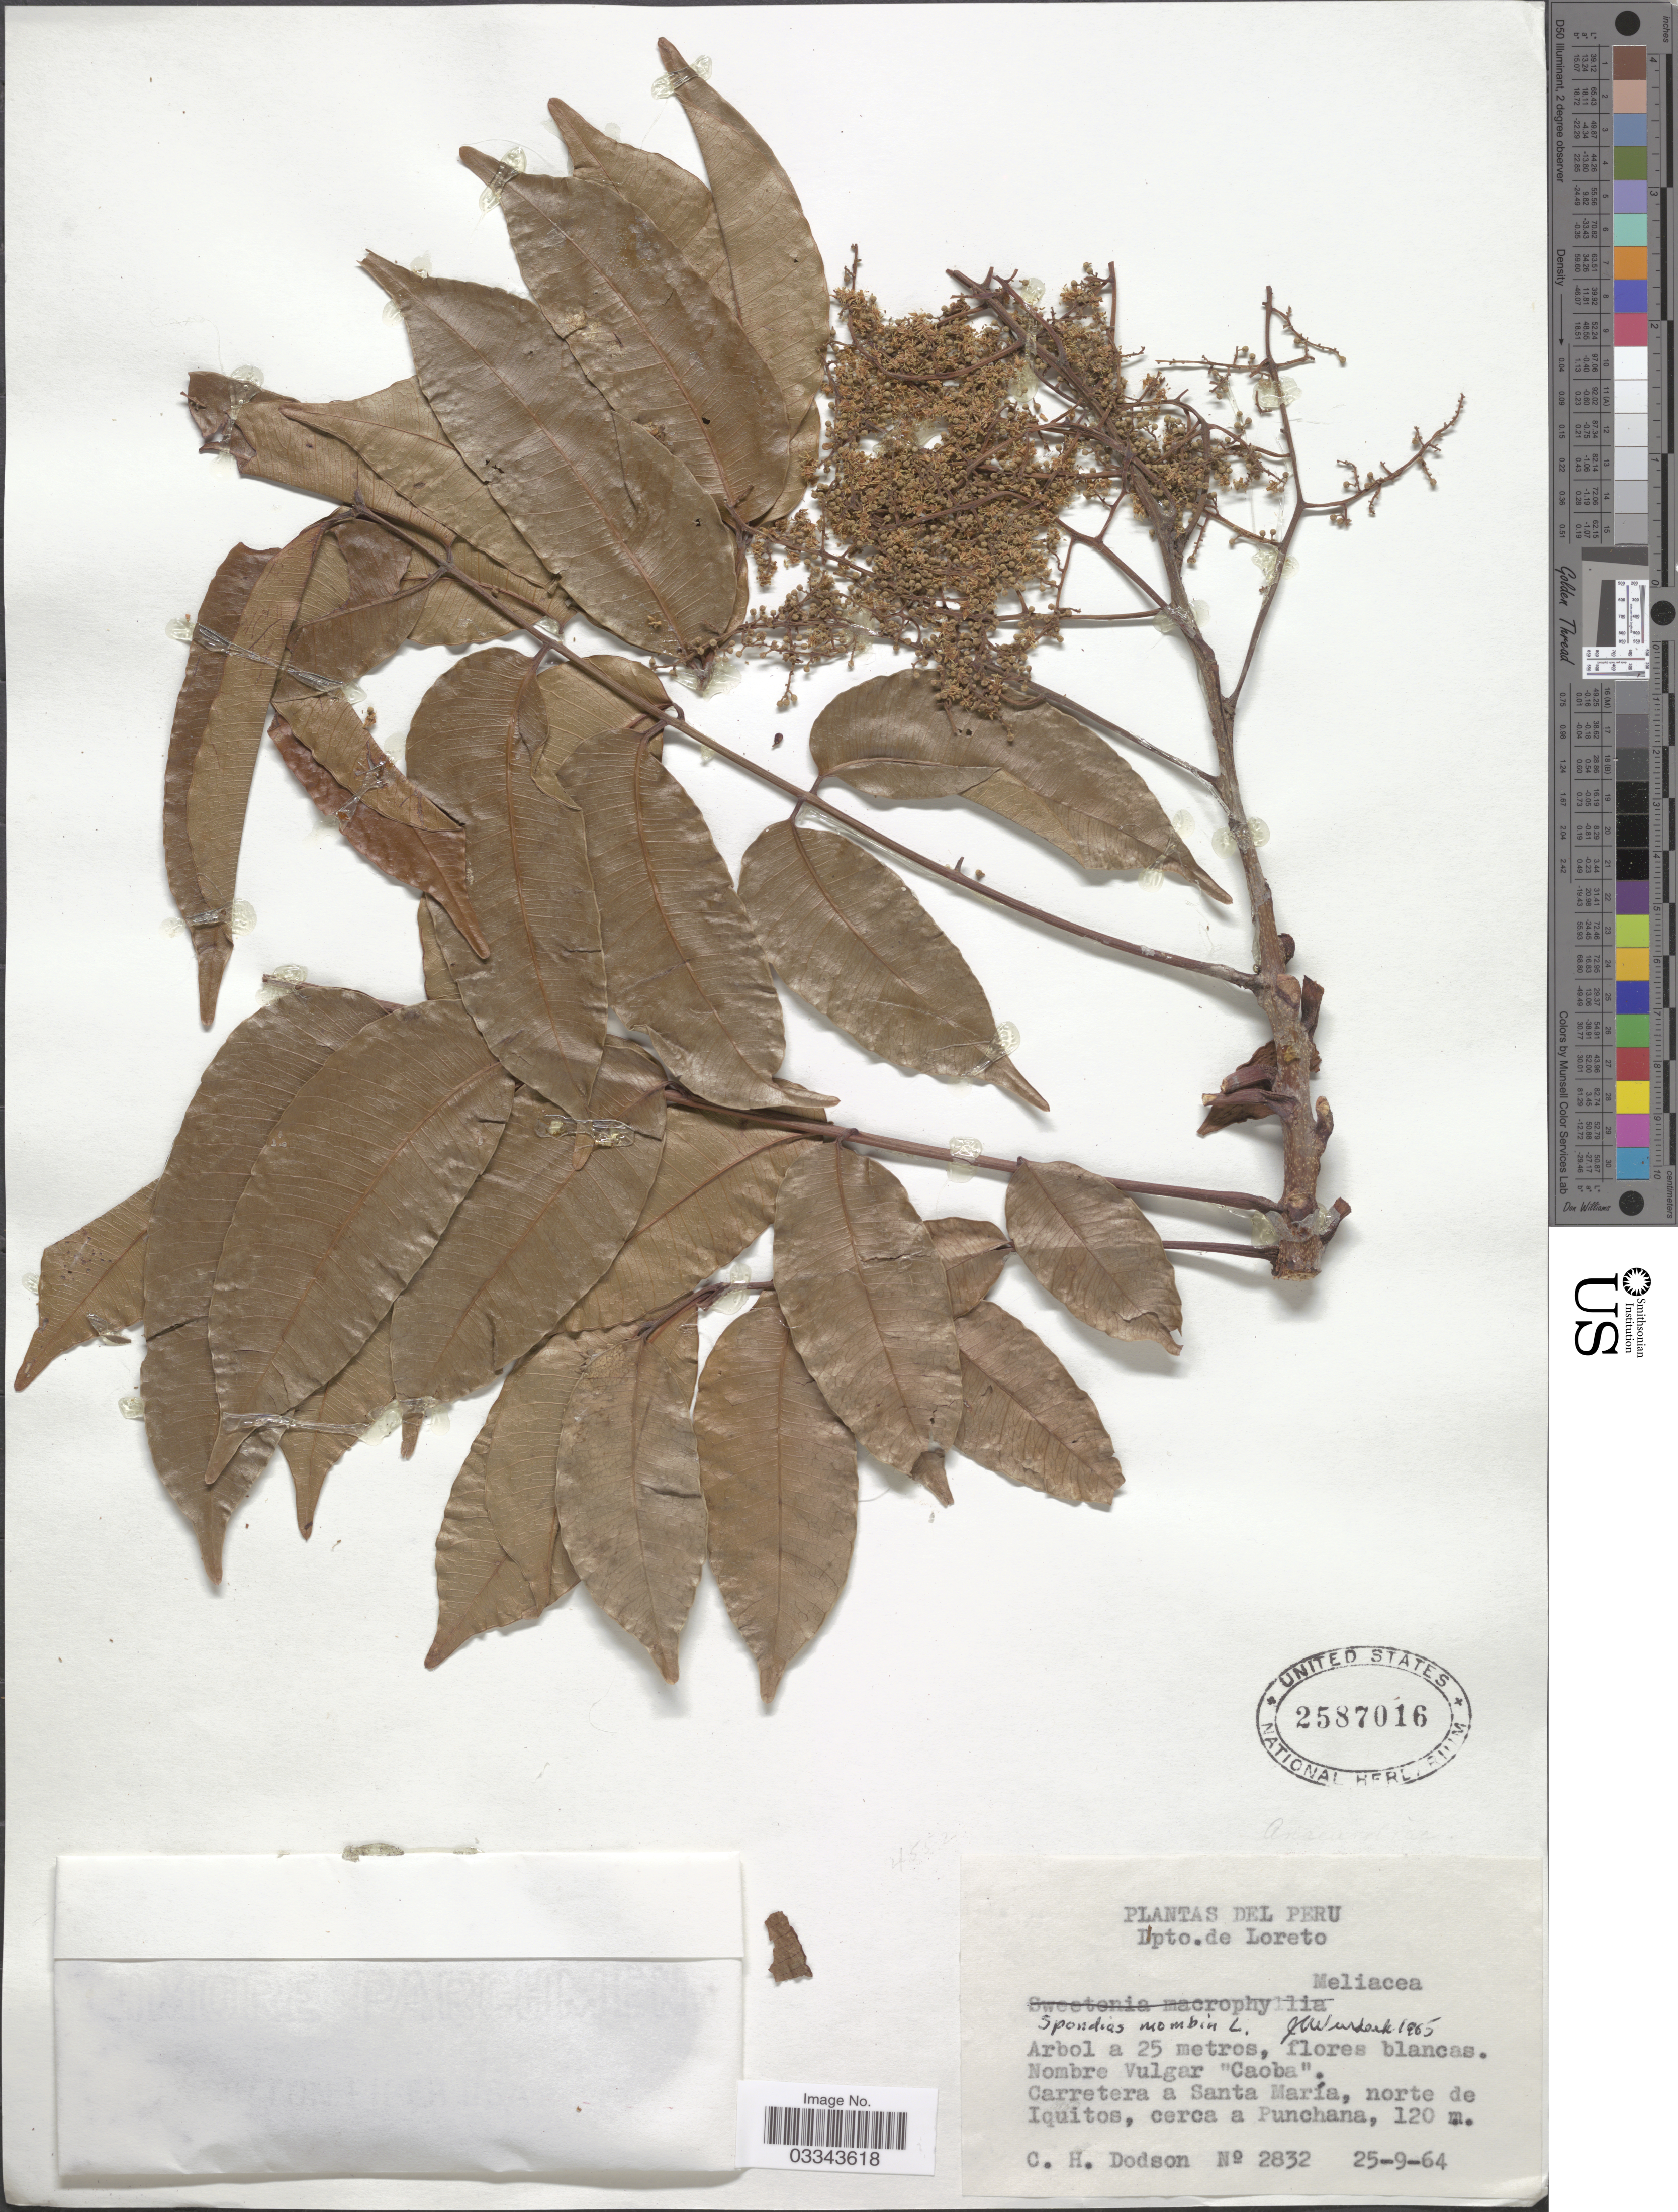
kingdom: Plantae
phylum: Tracheophyta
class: Magnoliopsida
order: Sapindales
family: Anacardiaceae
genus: Spondias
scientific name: Spondias mombin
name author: L.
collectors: C. H. Dodson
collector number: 2832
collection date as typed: Transcribed d/m/y: 25/9/64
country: Peru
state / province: Loreto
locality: Dpto. de Loreto, Carretera a Santa María, norte de Iquitos, cerca a Punchana.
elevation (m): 120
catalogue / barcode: US 2587016